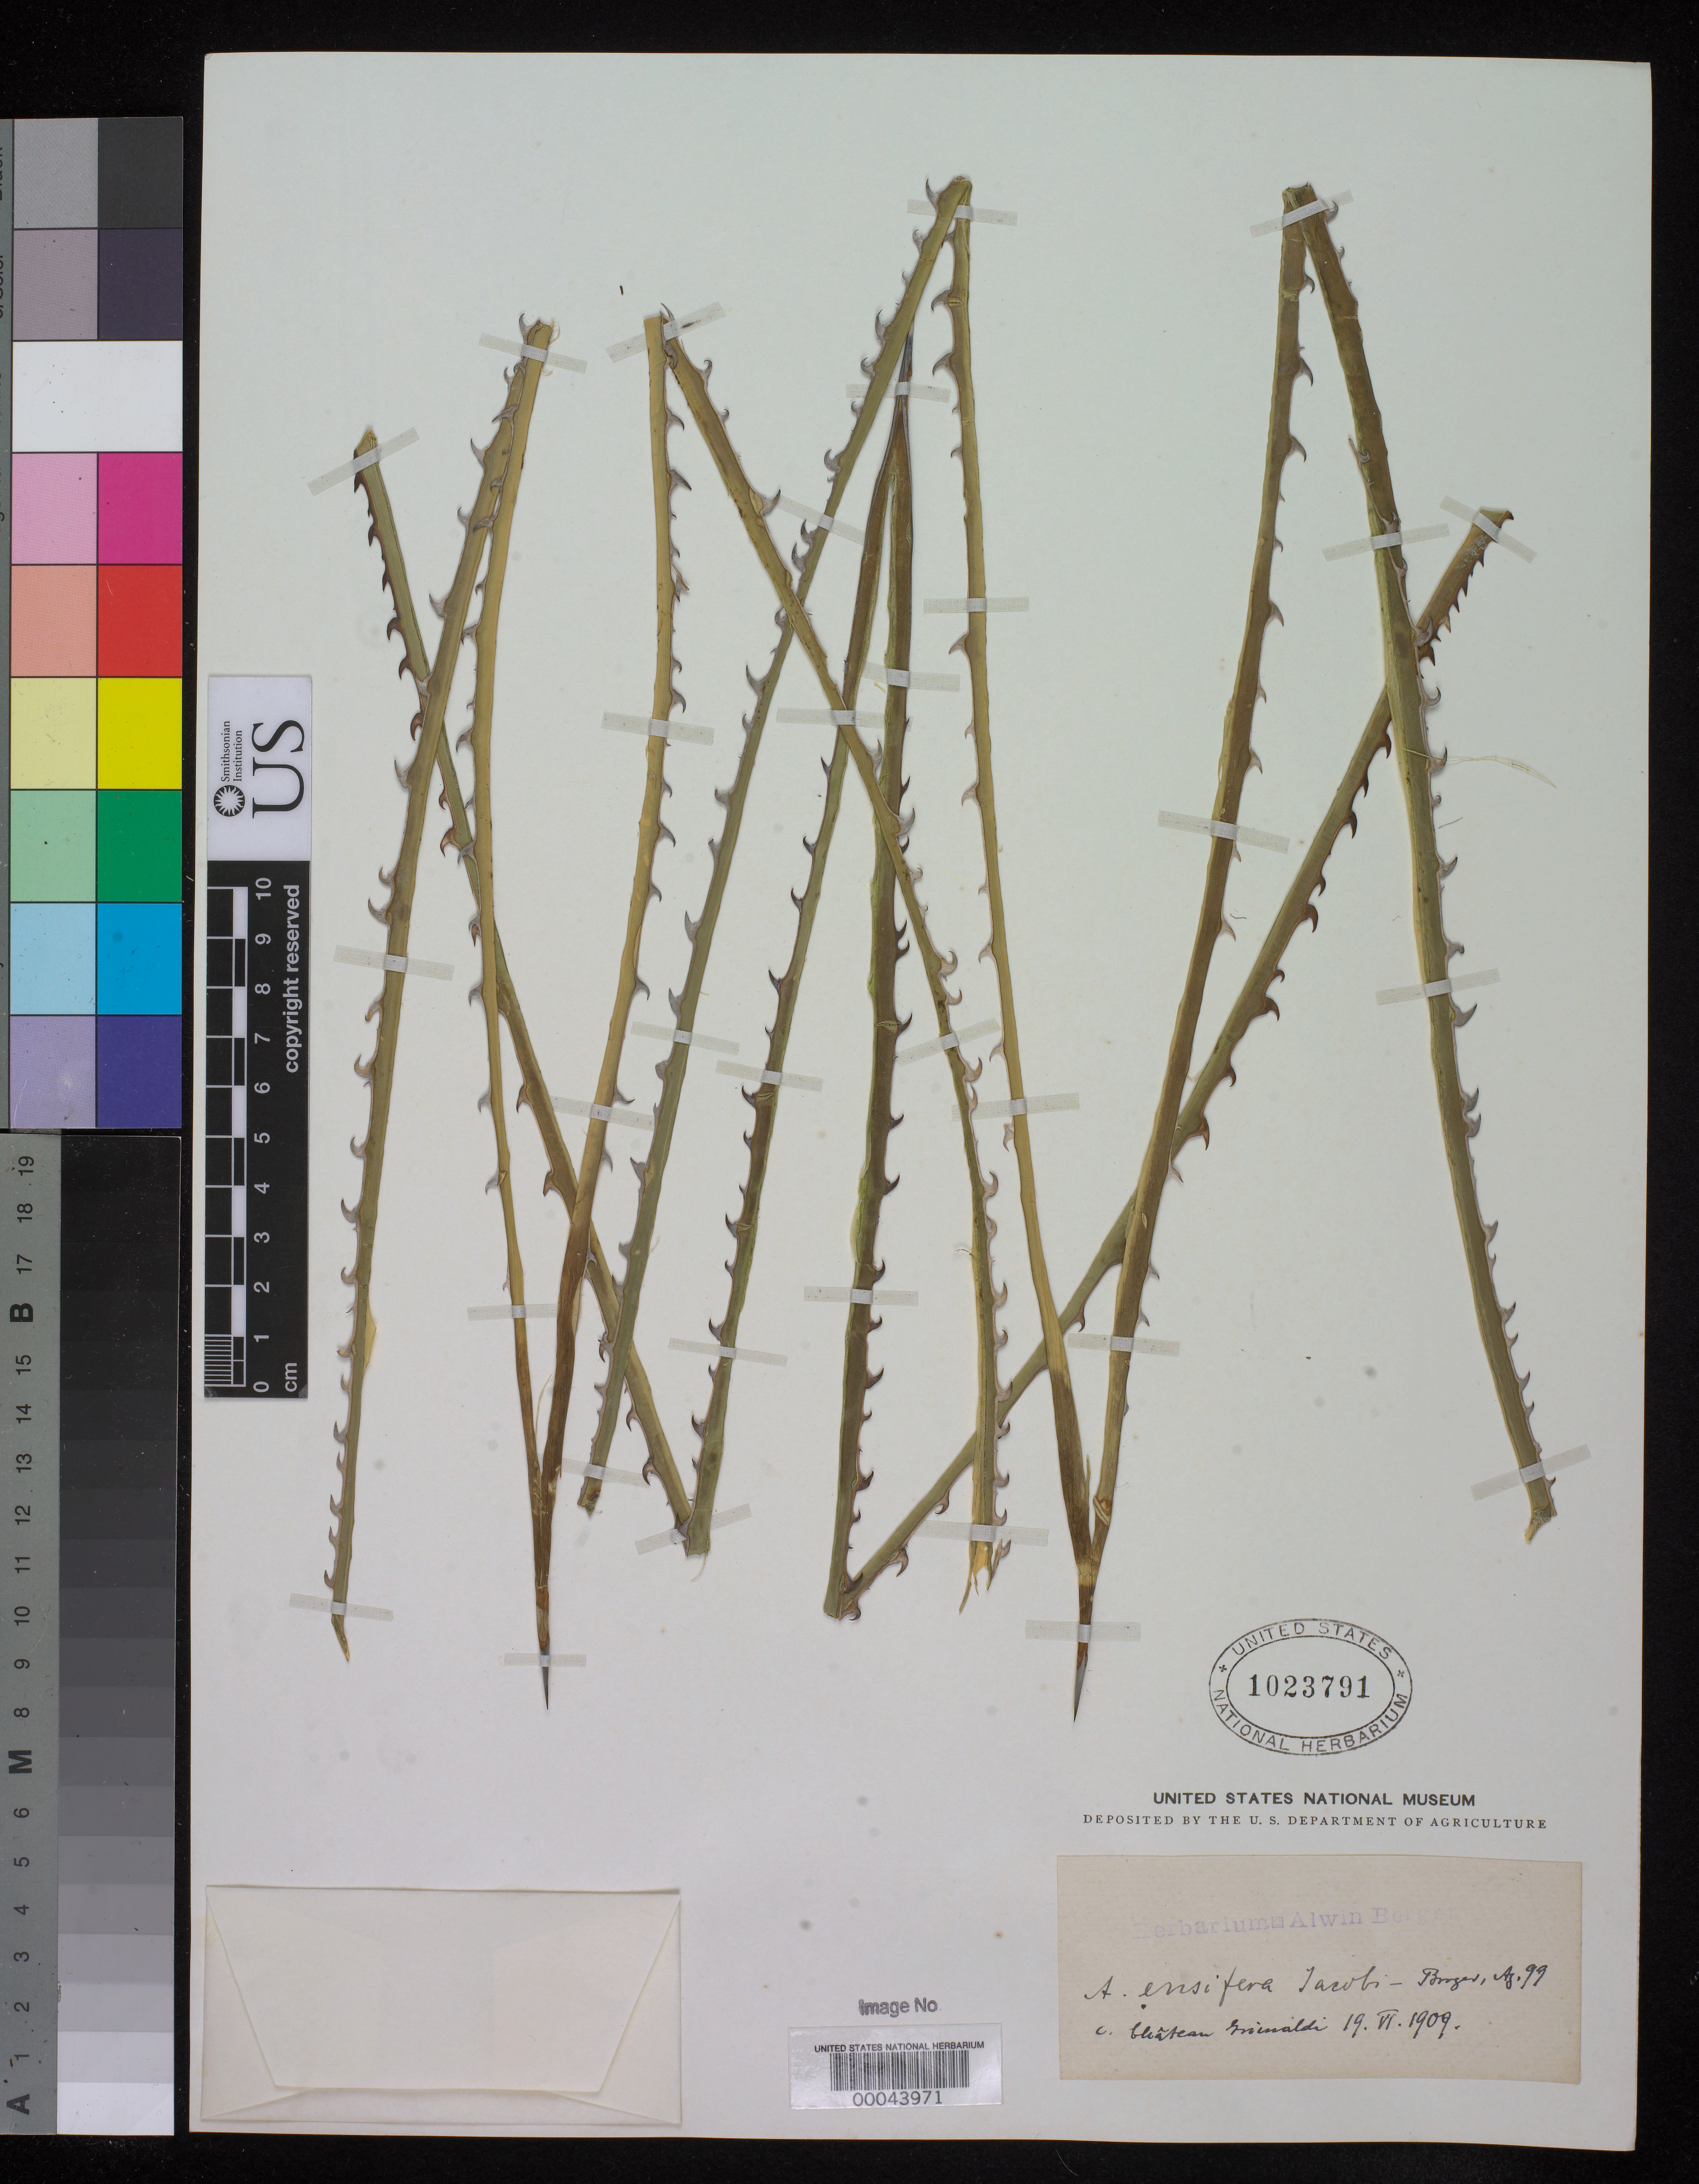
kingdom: Plantae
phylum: Tracheophyta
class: Liliopsida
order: Asparagales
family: Asparagaceae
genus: Agave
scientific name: Agave ensifera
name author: Jacobi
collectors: ex herb. A. Berger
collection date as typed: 19 Apr 1909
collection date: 1909-04-19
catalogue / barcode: US 1023791